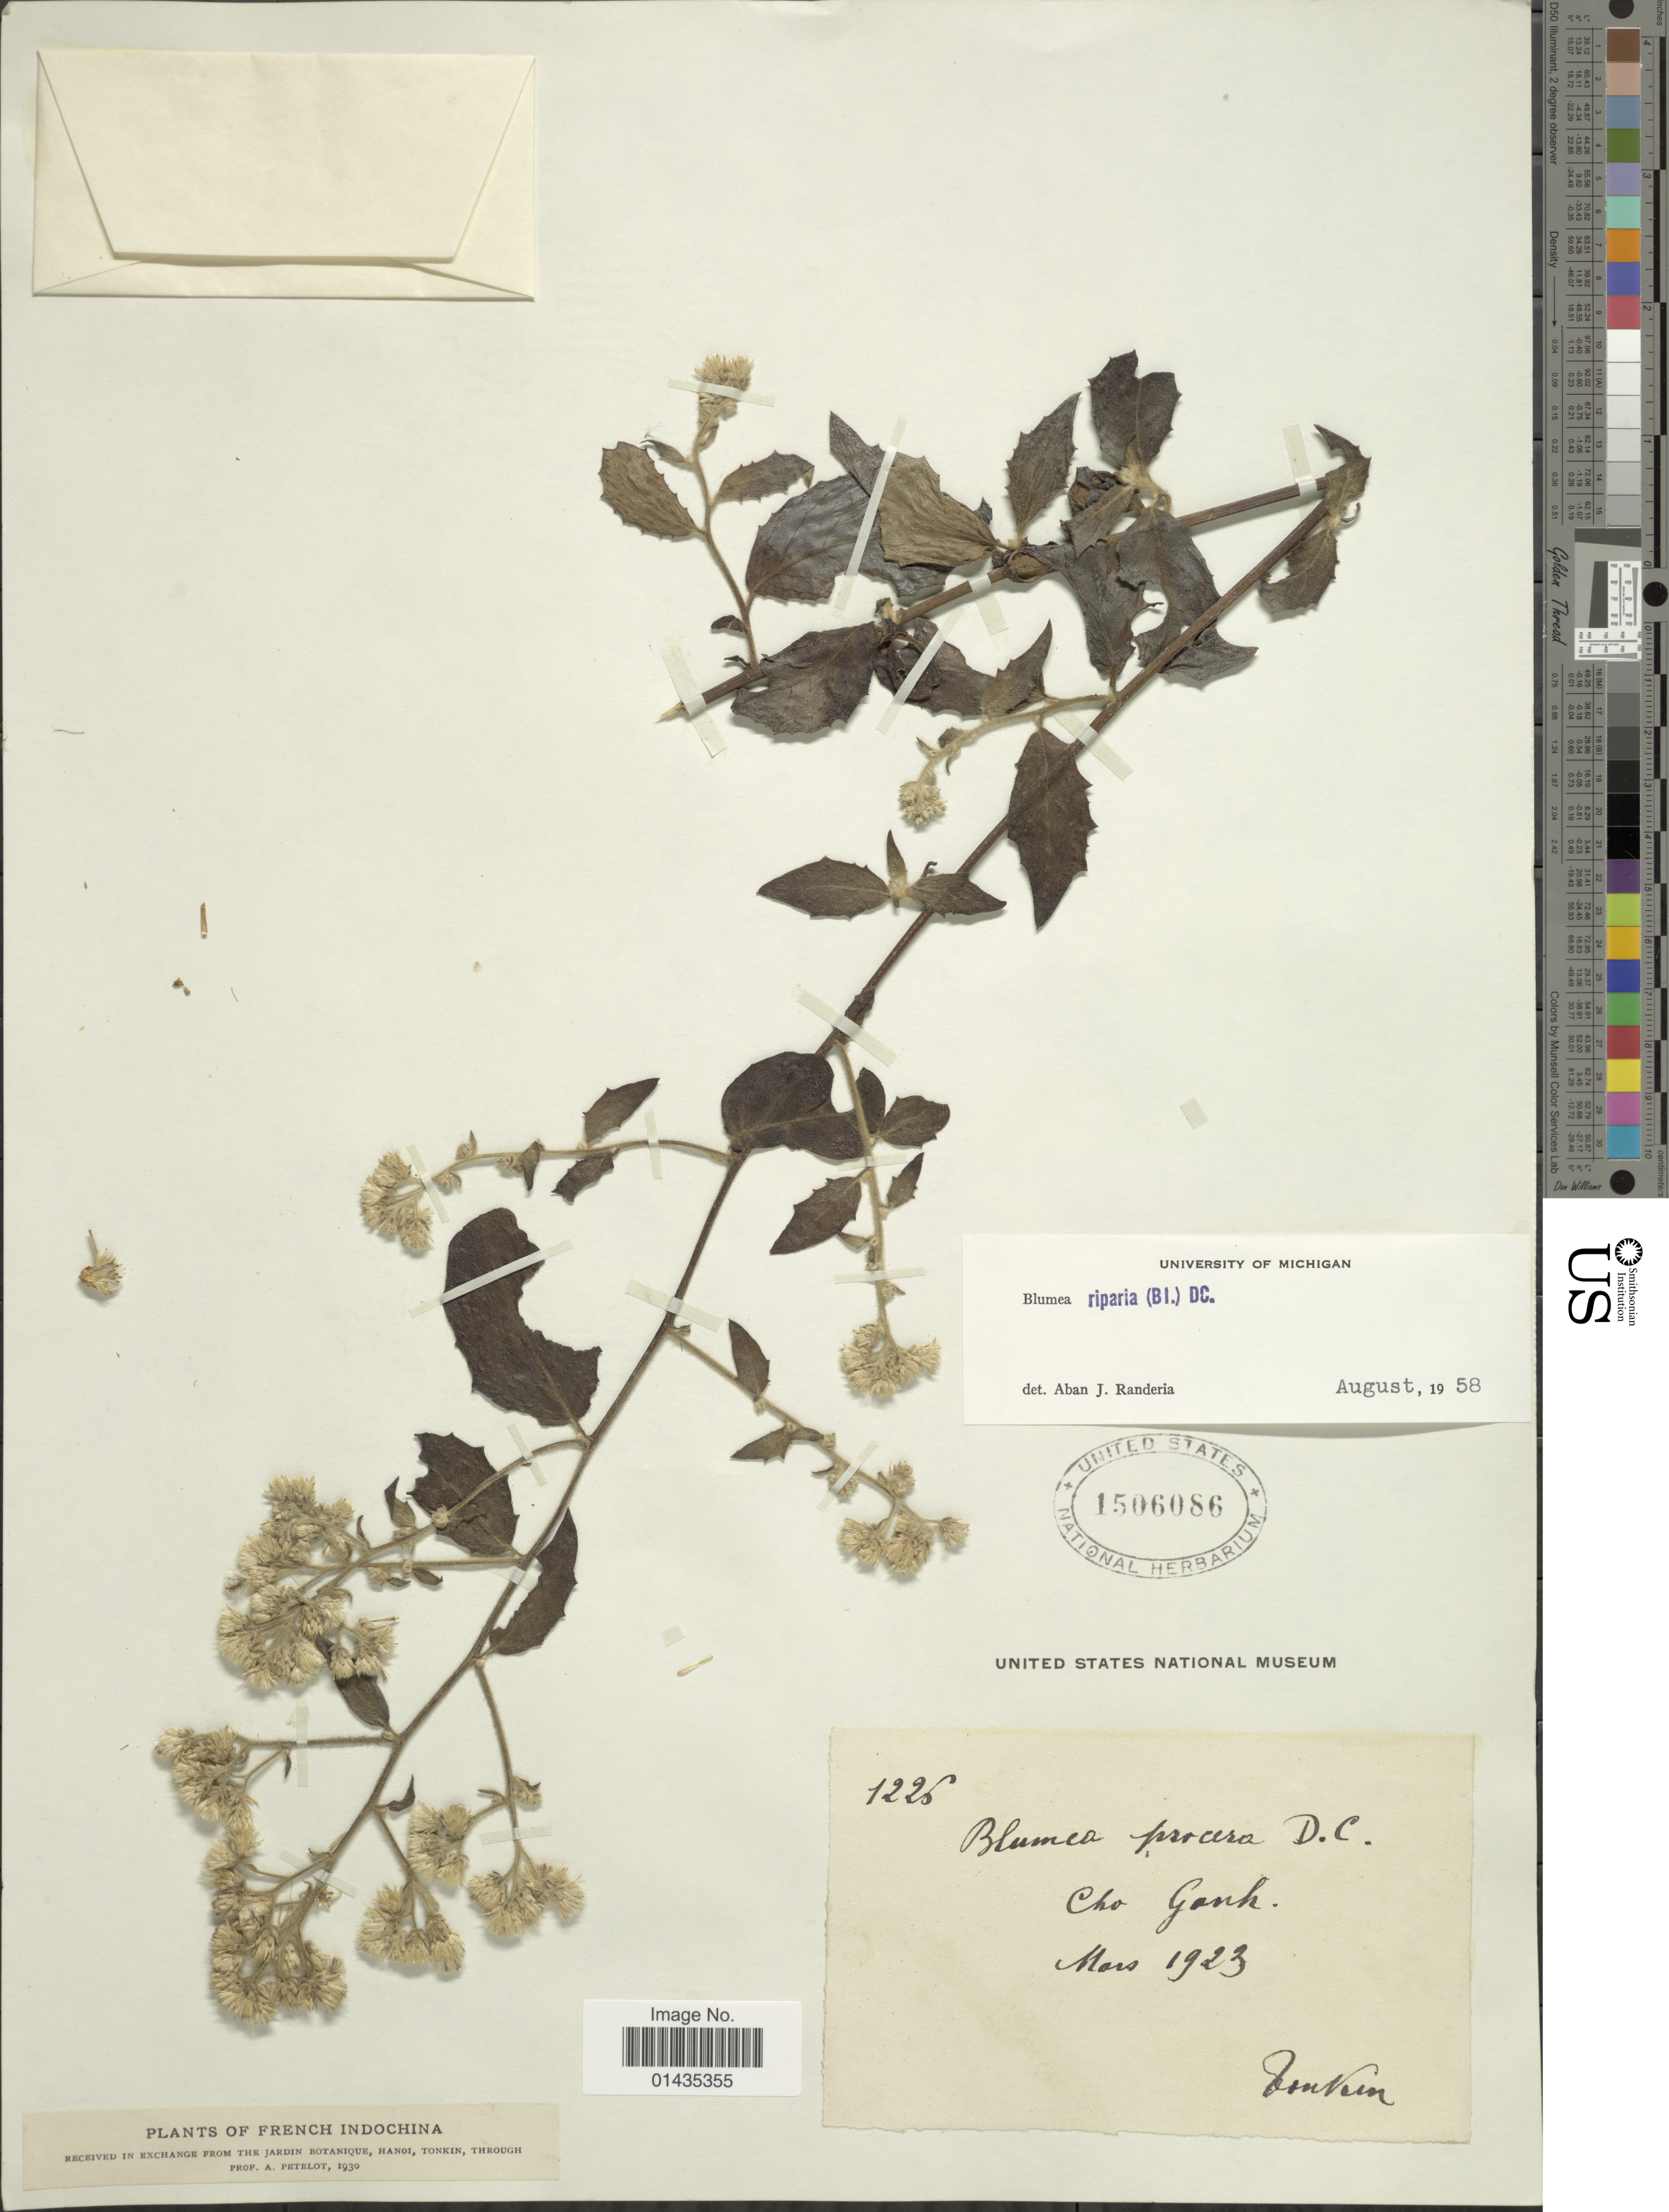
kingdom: Plantae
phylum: Tracheophyta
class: Magnoliopsida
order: Asterales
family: Asteraceae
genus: Blumea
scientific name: Blumea riparia var. riparia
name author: (Blume) DC.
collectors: A. Petelot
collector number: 1225*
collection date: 1923-03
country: Vietnam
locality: French Indochina, Tonkin. Cho Gauh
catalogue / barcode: US 1506086